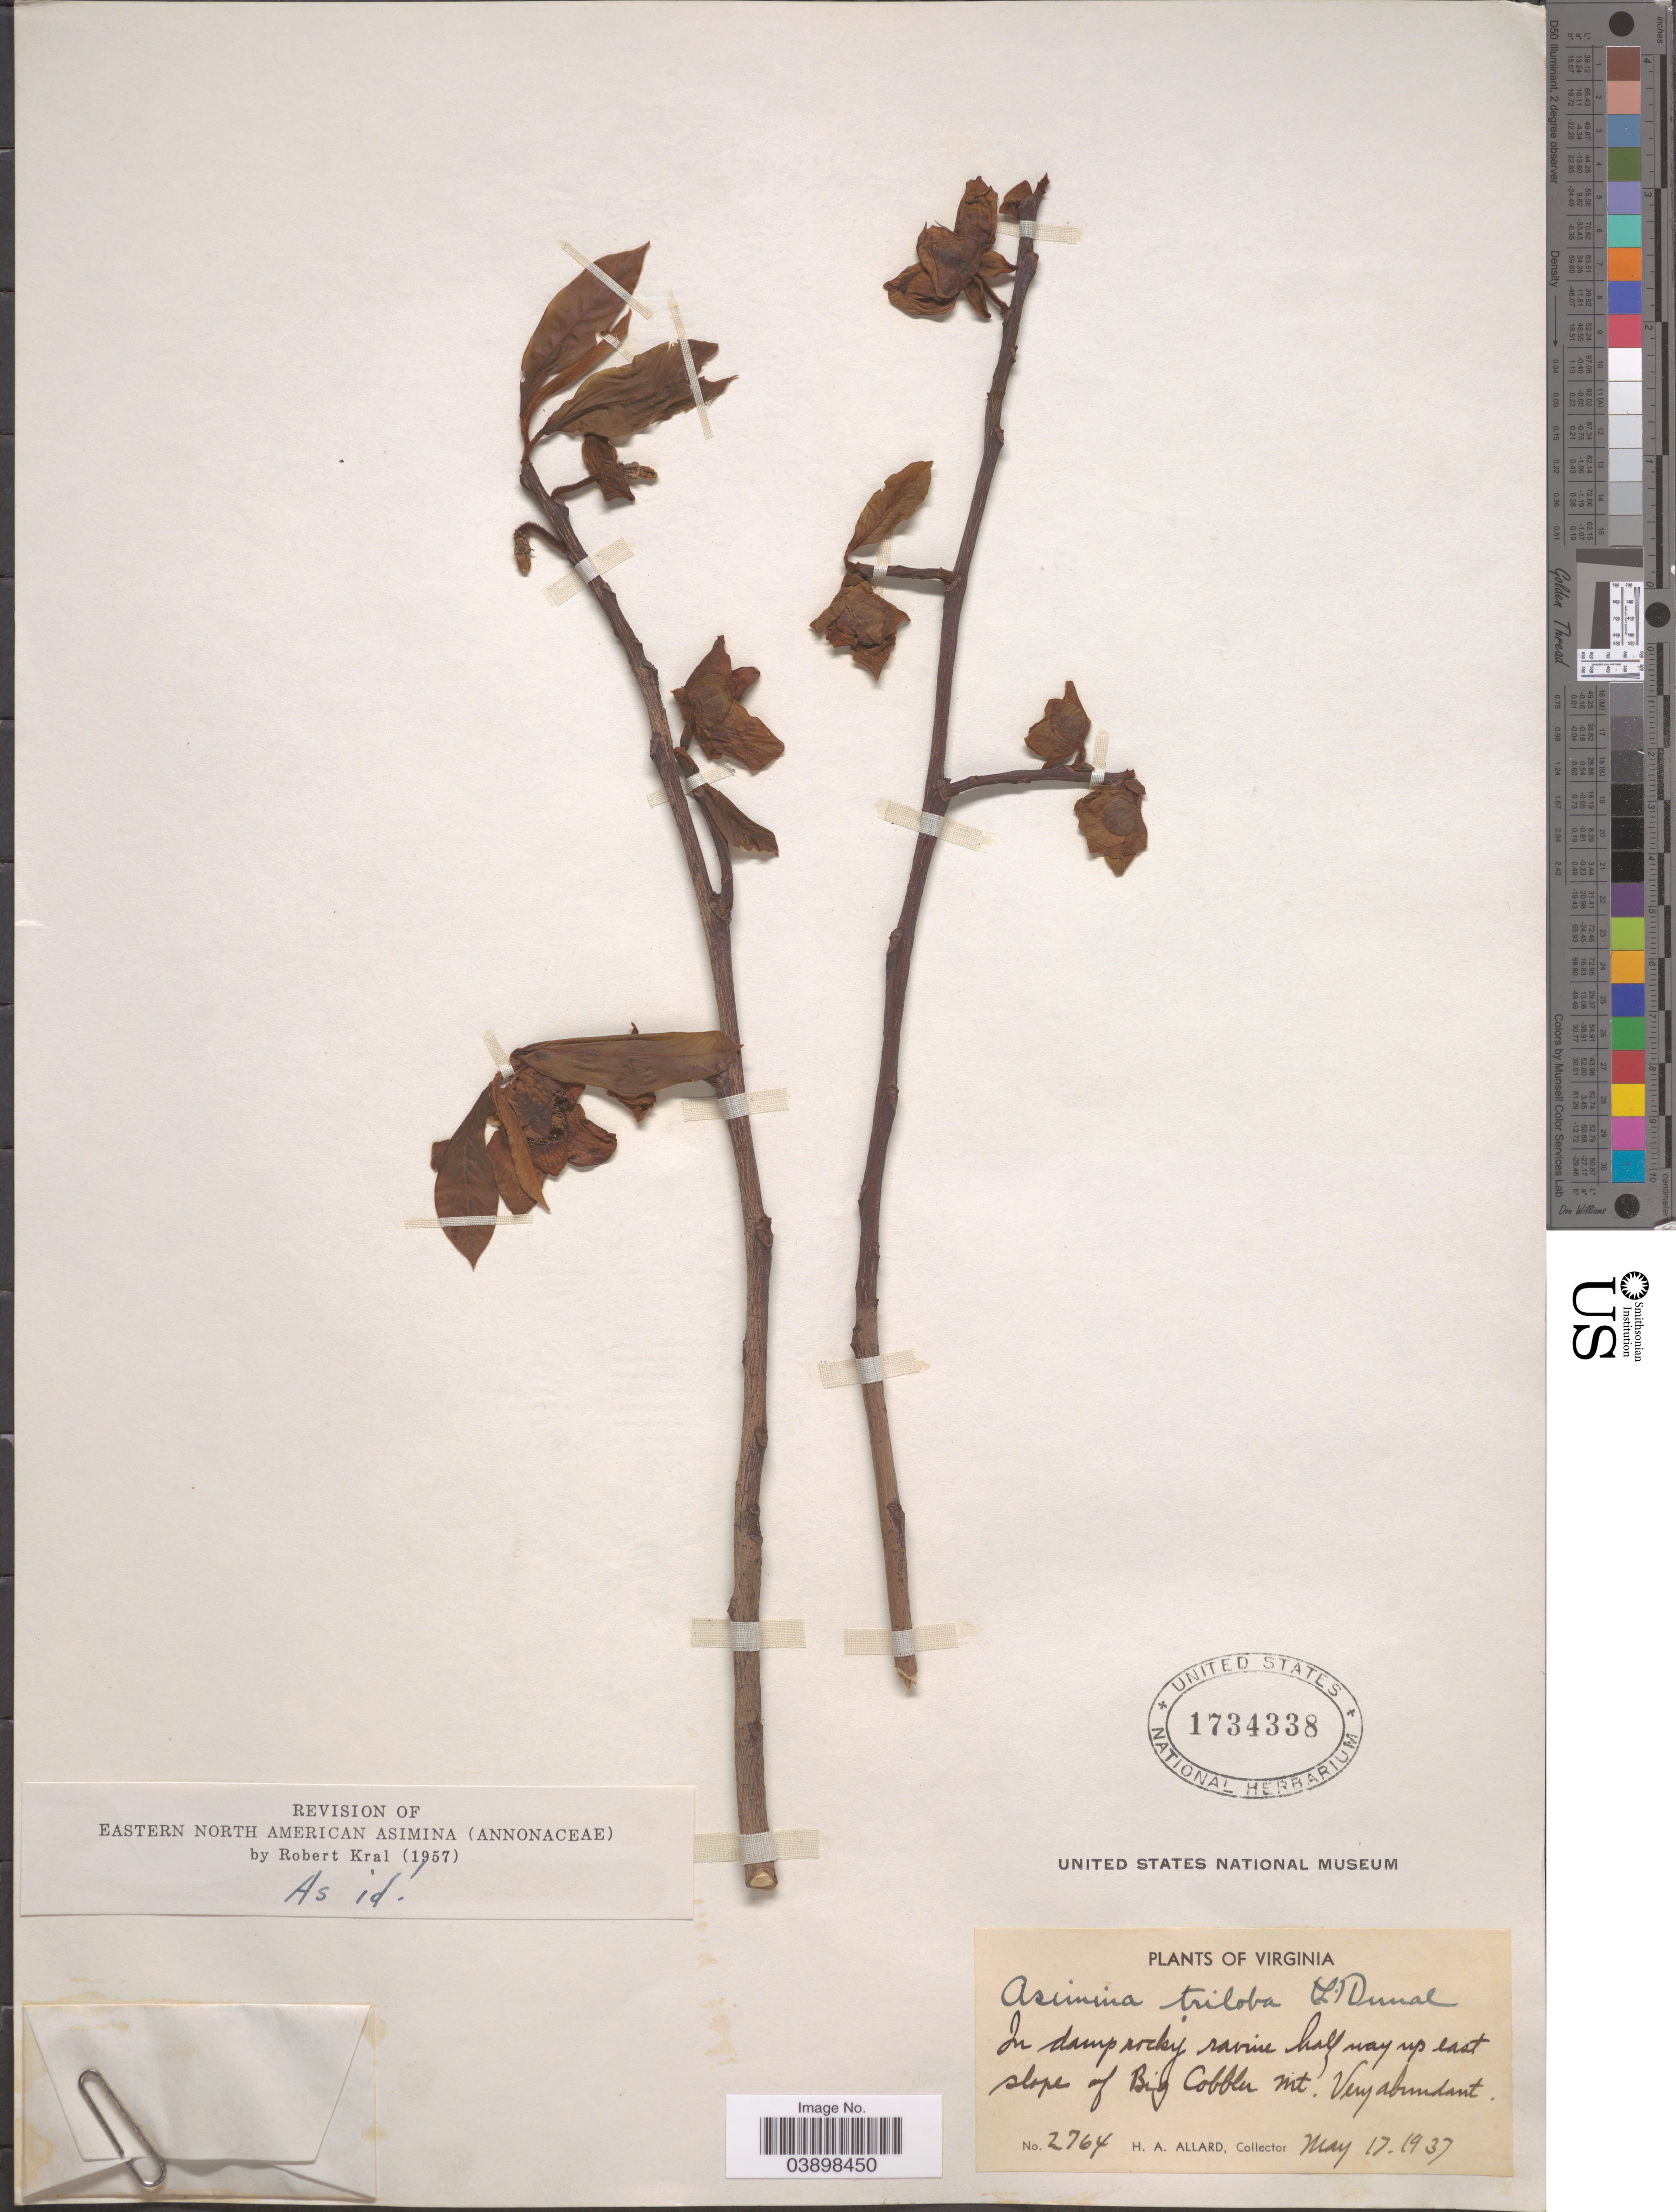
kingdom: Plantae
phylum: Tracheophyta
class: Magnoliopsida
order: Magnoliales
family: Annonaceae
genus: Asimina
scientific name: Asimina triloba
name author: (L.) Dunal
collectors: H. A. Allard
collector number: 2764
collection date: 1937-05-17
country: United States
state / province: Virginia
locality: In damp rocky ravine half way up east slope of Big Cobbler Mt.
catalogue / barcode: US 1734338